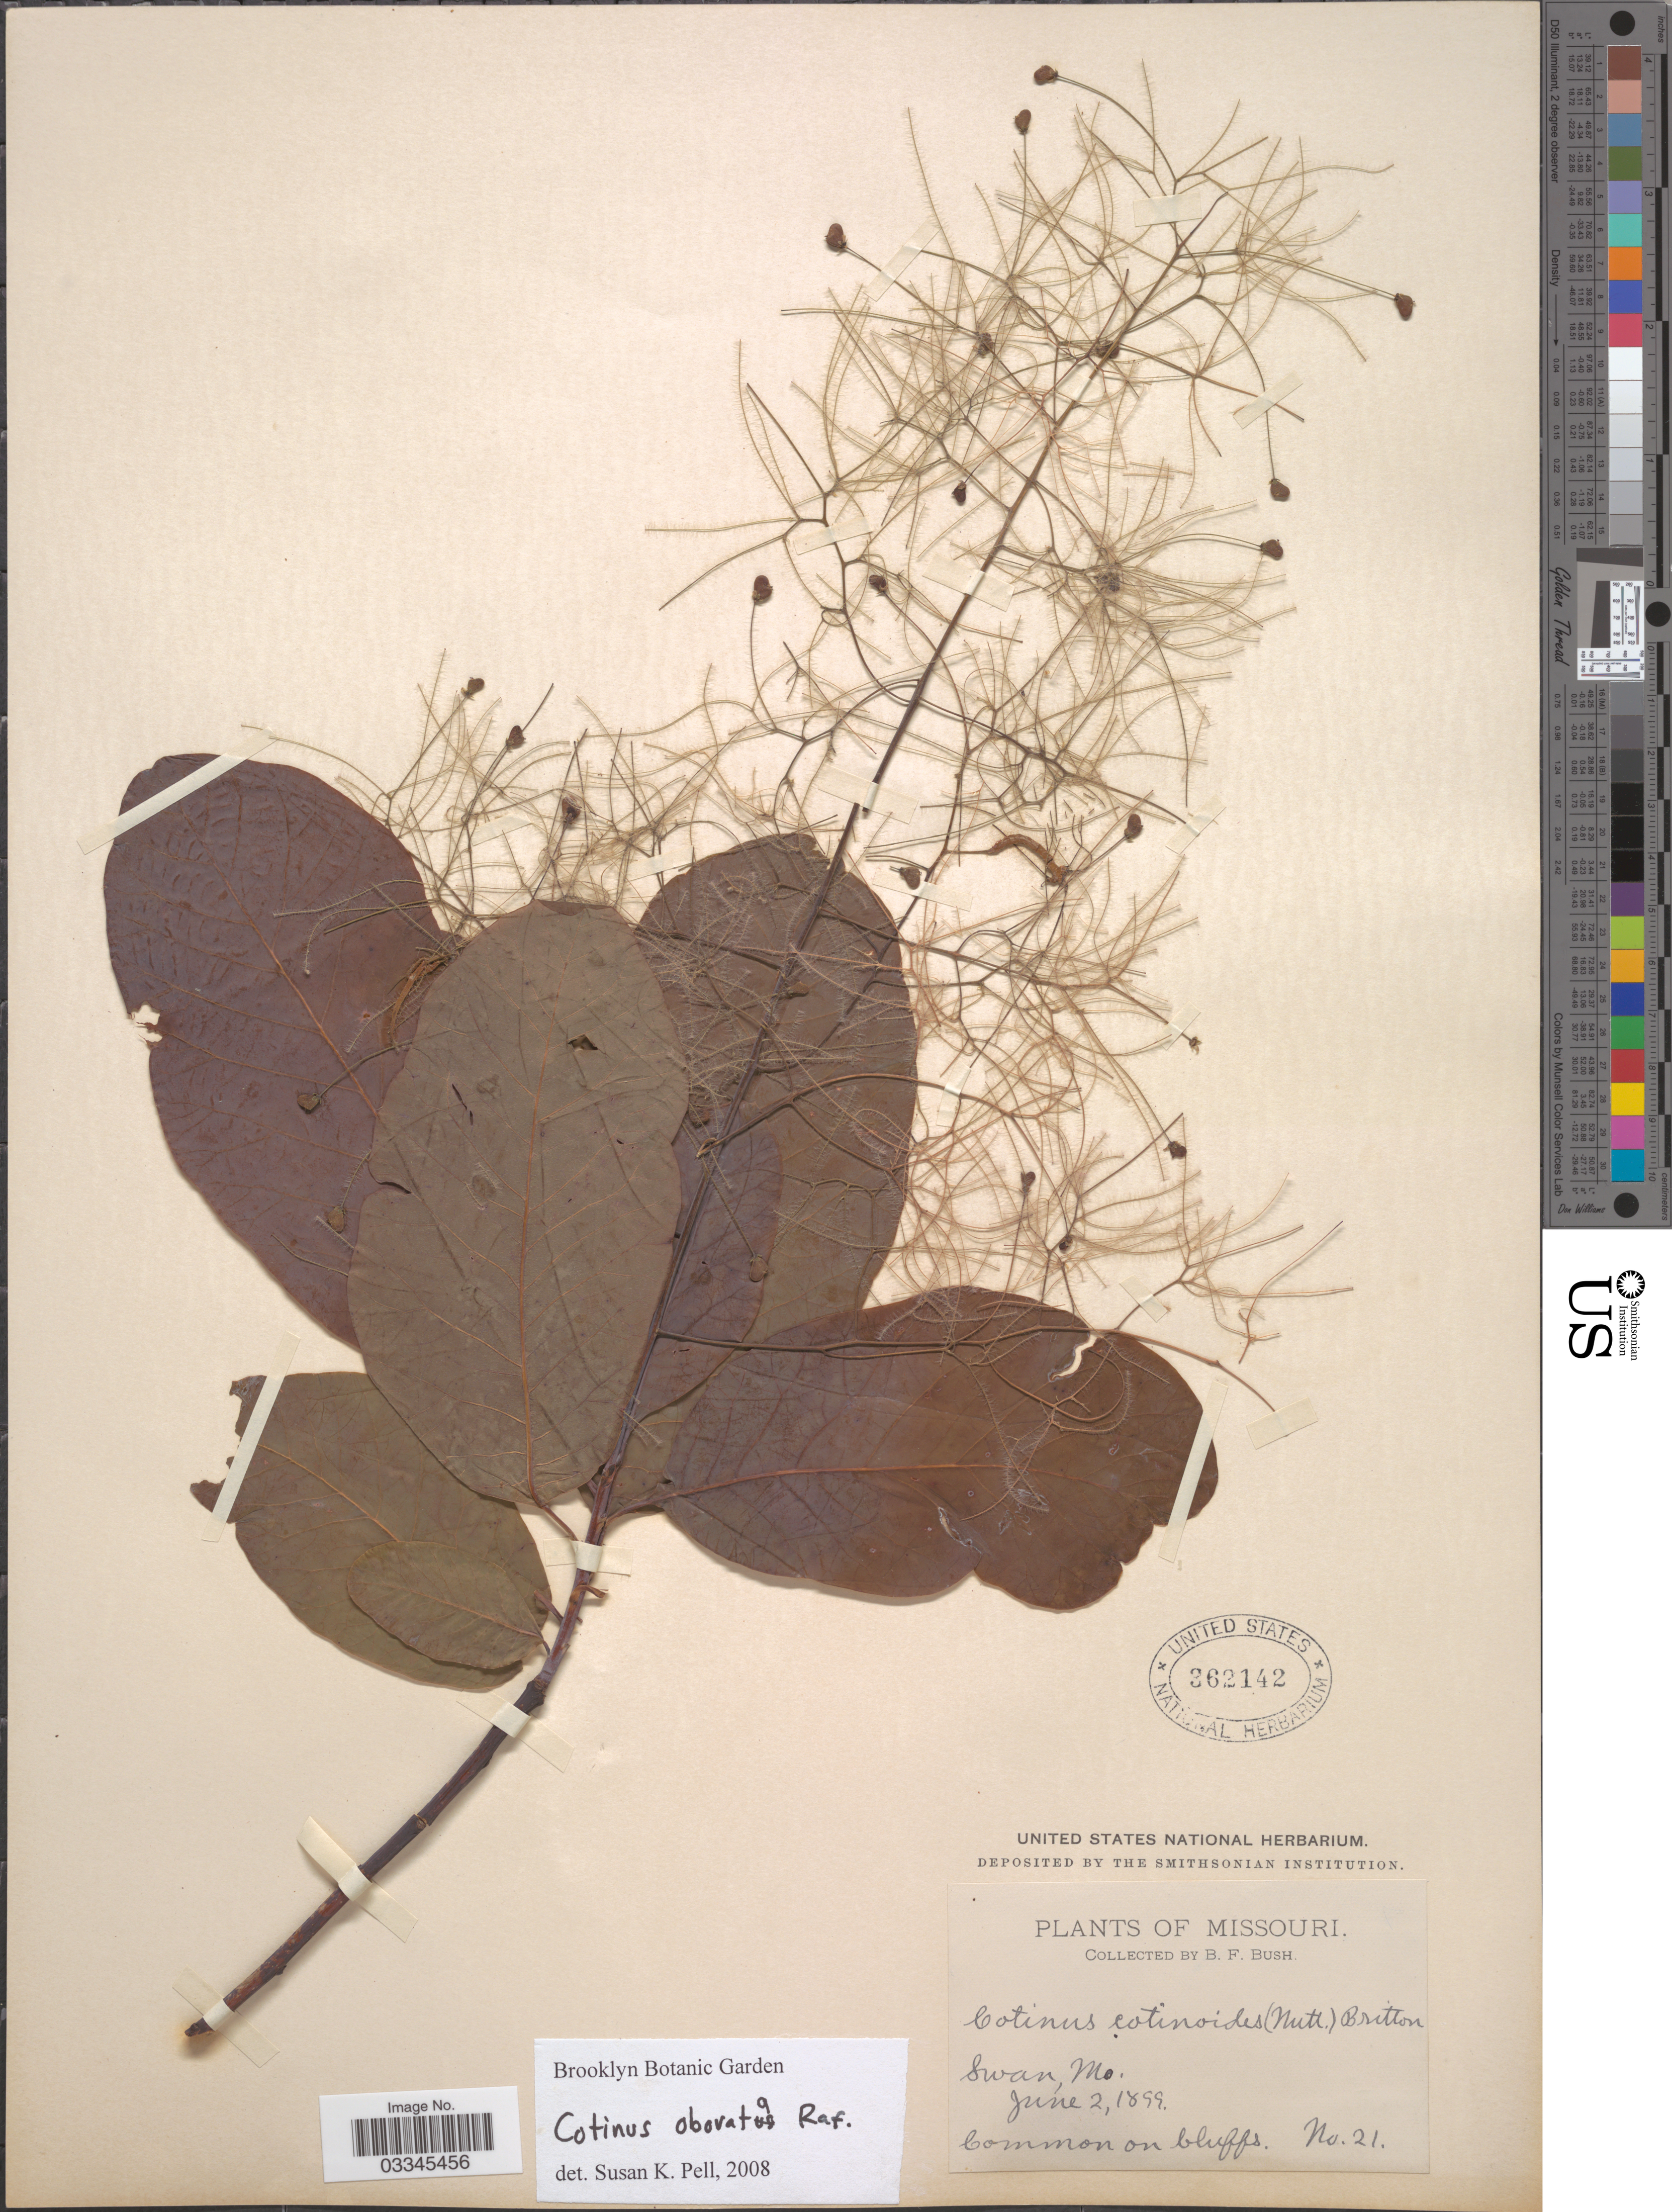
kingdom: Plantae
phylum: Tracheophyta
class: Magnoliopsida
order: Sapindales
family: Anacardiaceae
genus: Cotinus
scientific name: Cotinus obovatus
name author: Raf.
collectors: B. F. Bush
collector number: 21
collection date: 1899-06-02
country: United States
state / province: Missouri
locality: Swan Mo.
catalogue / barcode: US 362142